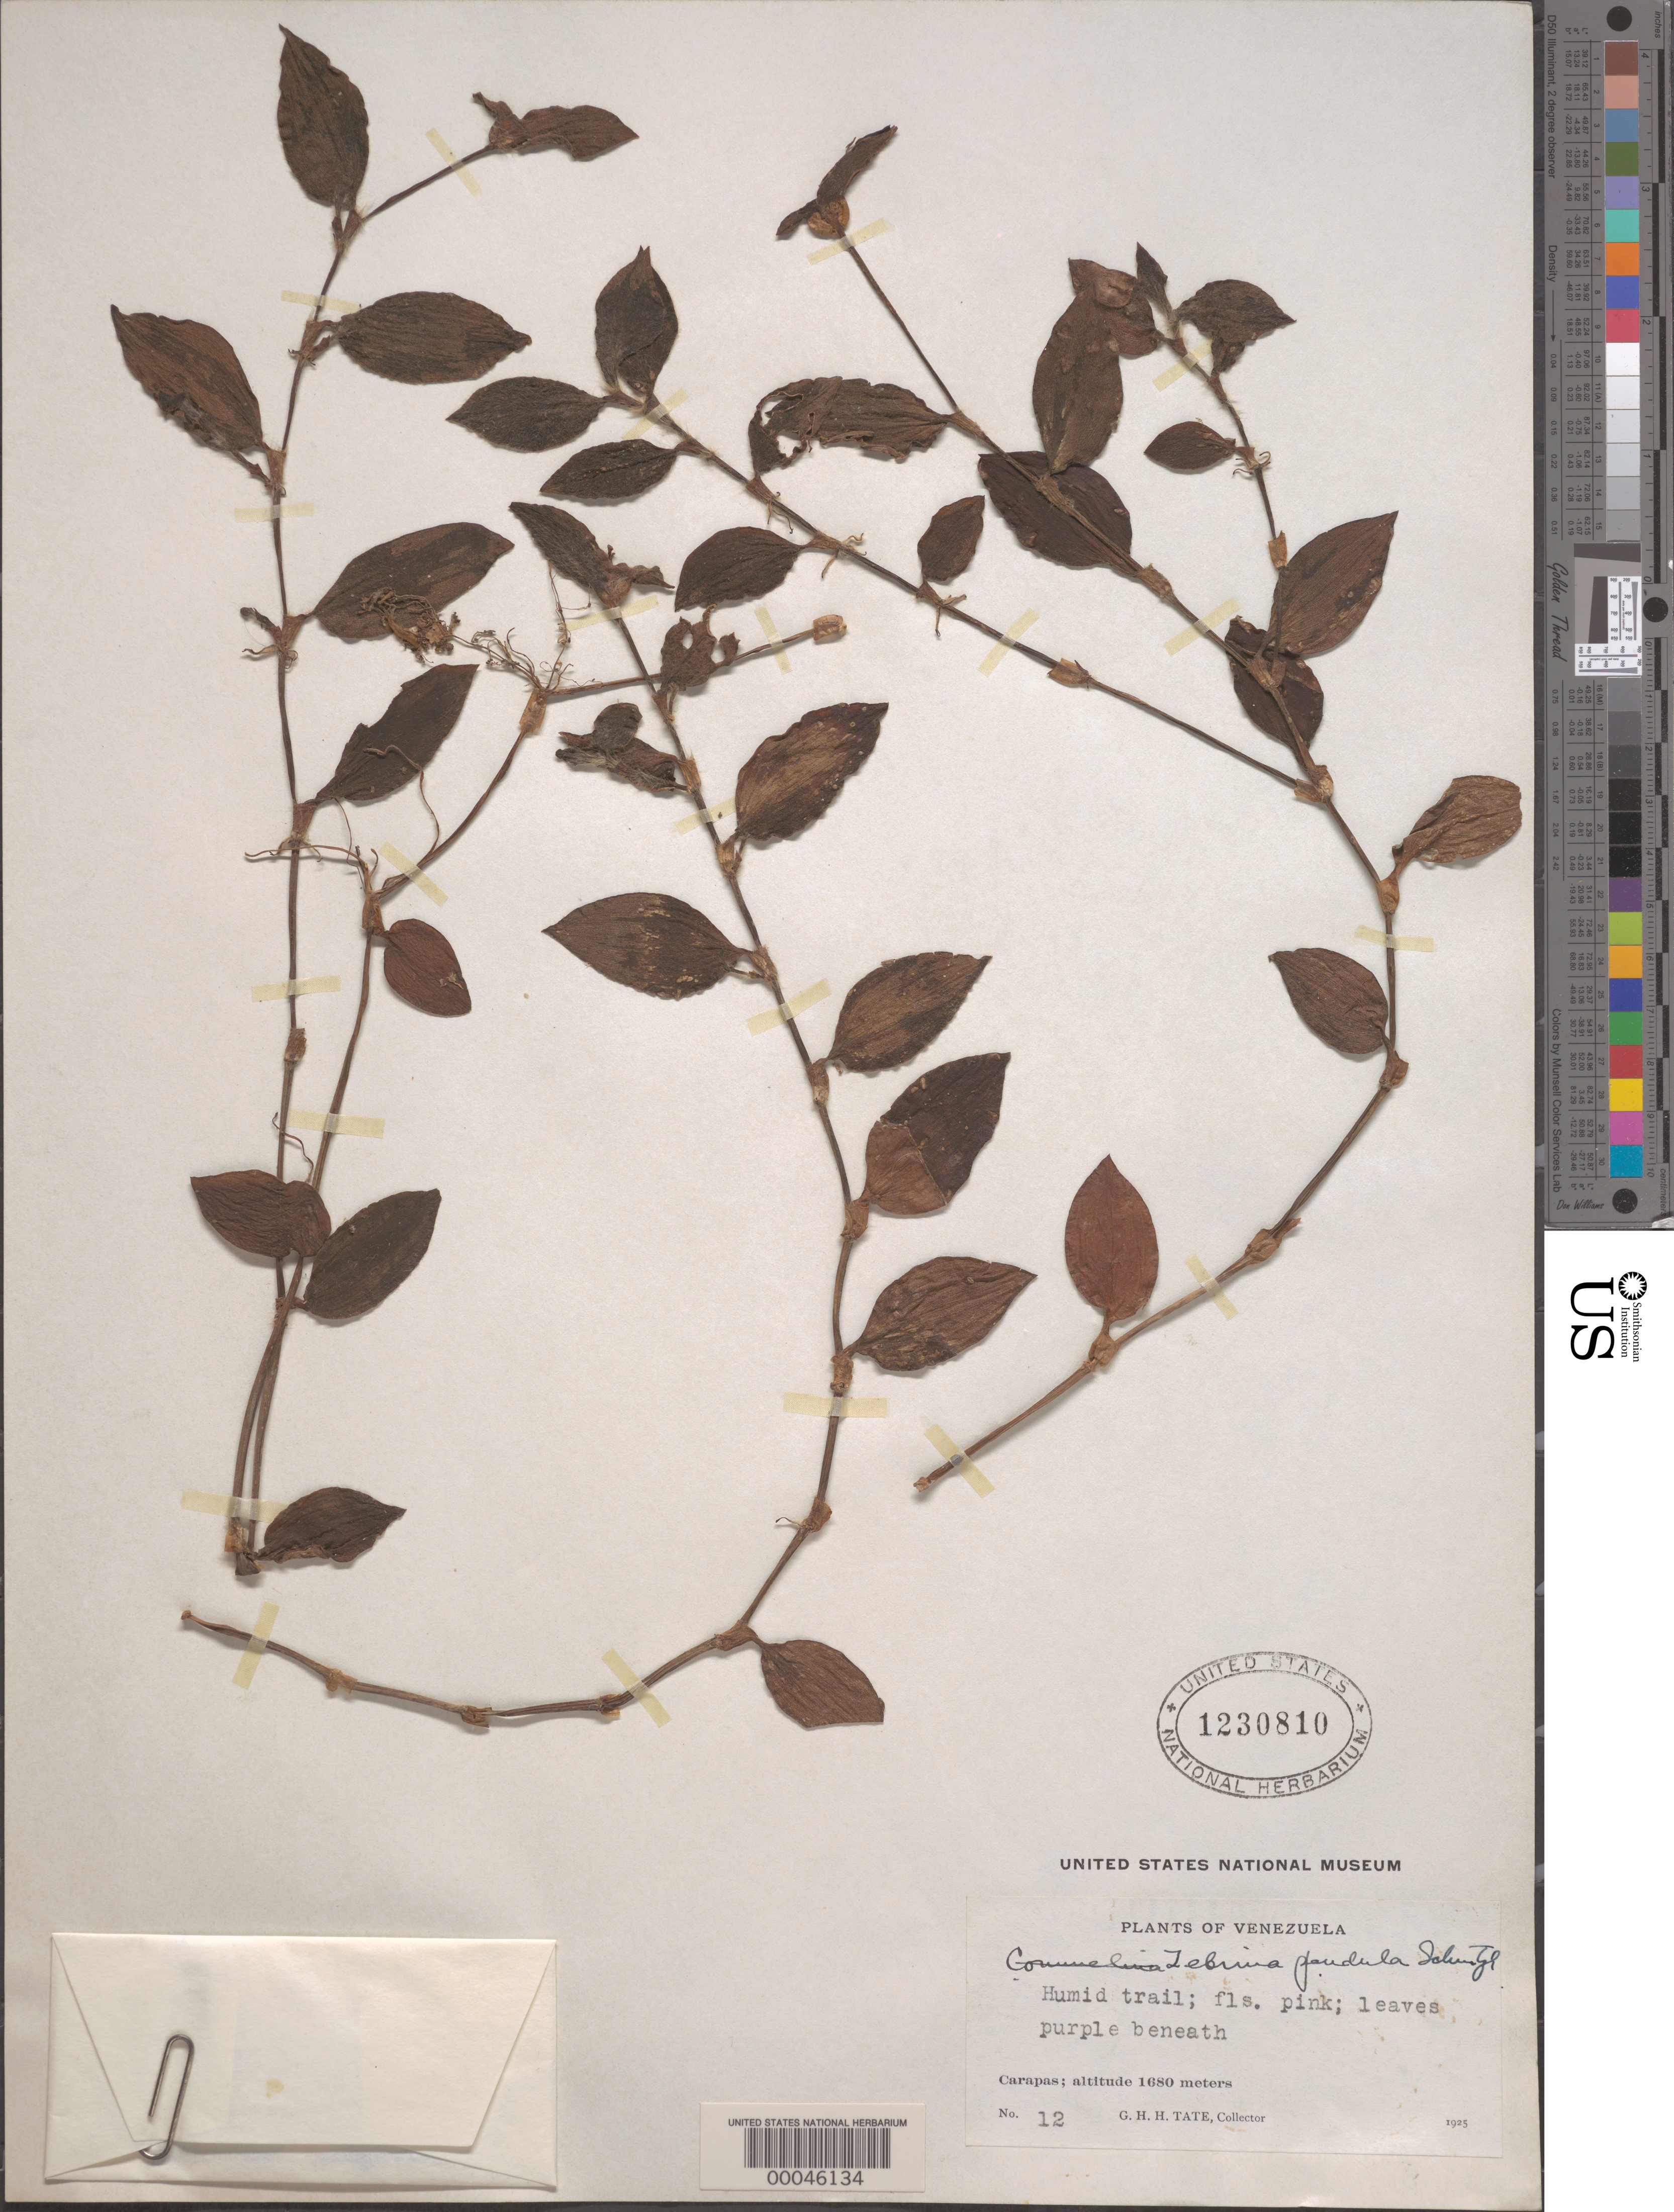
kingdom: Plantae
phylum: Tracheophyta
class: Liliopsida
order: Commelinales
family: Commelinaceae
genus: Tradescantia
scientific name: Tradescantia zebrina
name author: Bosse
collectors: G. Tate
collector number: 12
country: Venezuela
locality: Carapas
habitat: Humid trailside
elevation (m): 1680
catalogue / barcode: US 1230810